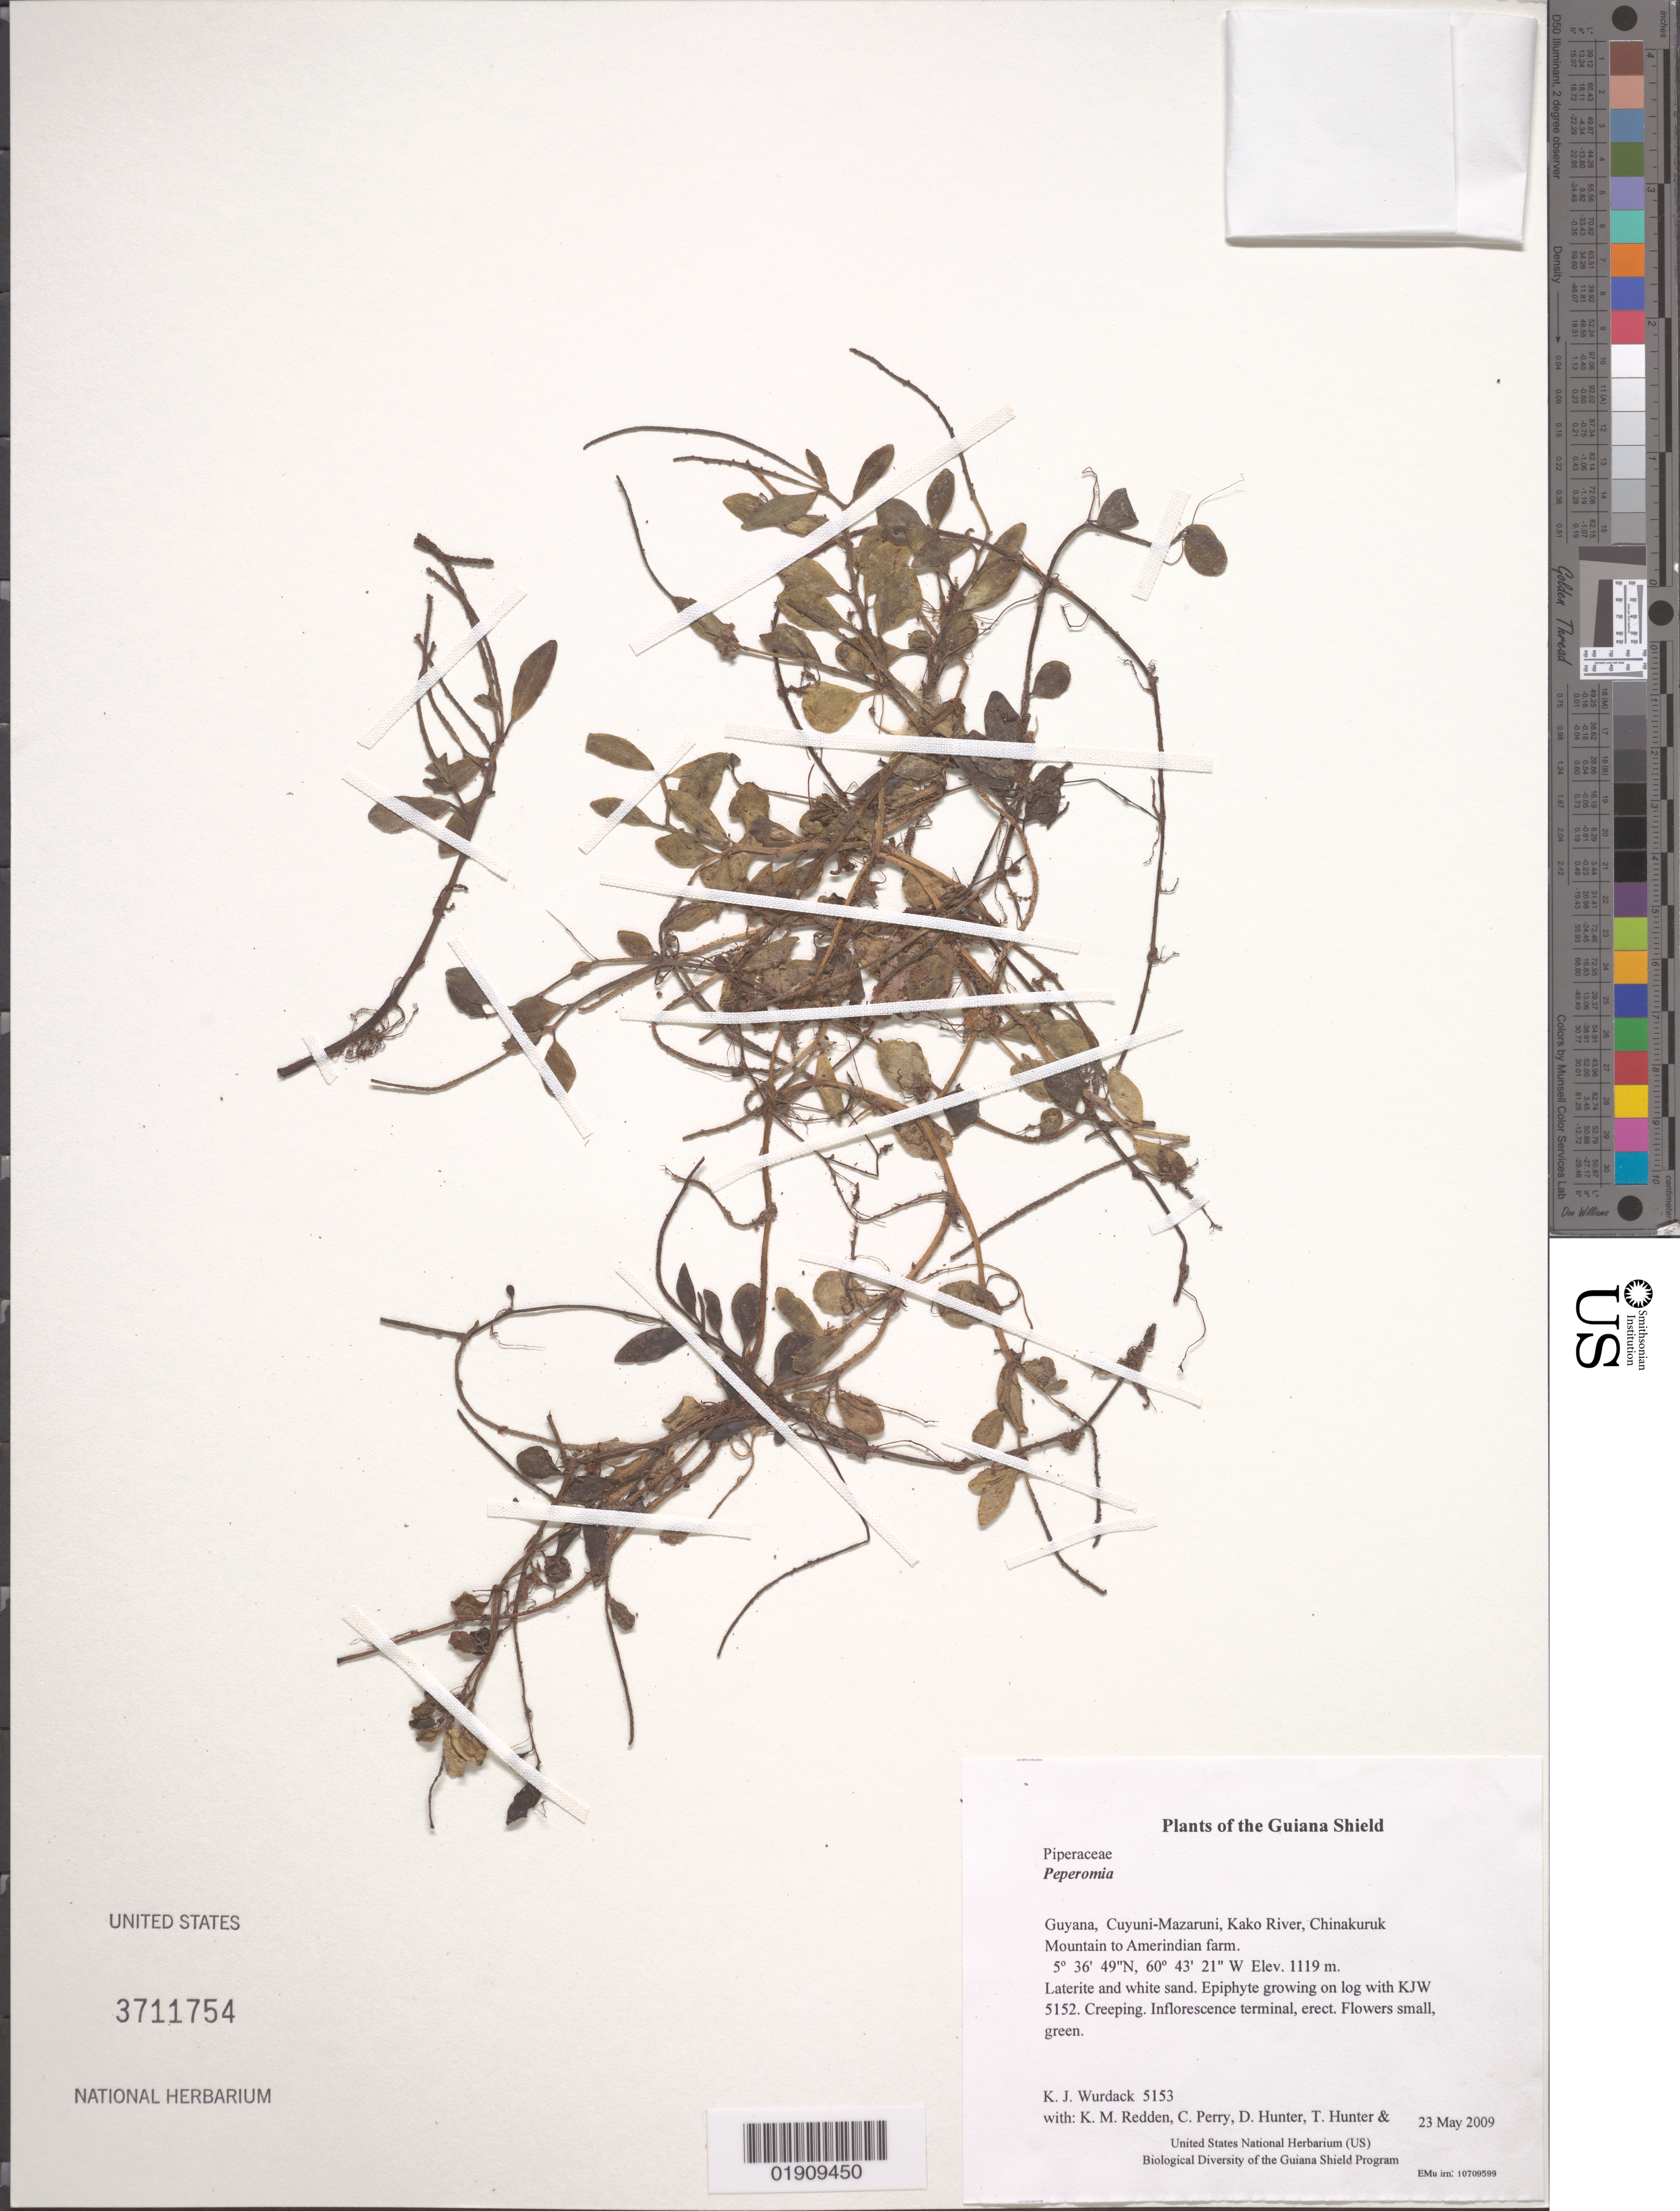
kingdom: Plantae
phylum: Tracheophyta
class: Magnoliopsida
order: Piperales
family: Piperaceae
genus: Peperomia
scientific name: Peperomia ouabianae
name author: C. DC.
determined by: Jiménez, José Estaban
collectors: K. Wurdack, K. M. Redden, C. Perry, D. Hunter, T. Hunter & V. Roland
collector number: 5153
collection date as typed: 23 May 2009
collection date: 2009-05-23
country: Guyana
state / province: Cuyuni-Mazaruni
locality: Kako River, Chinakuruk Mountain to Amerindian farm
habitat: Laterite and white sand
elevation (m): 1119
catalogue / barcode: US 3711754